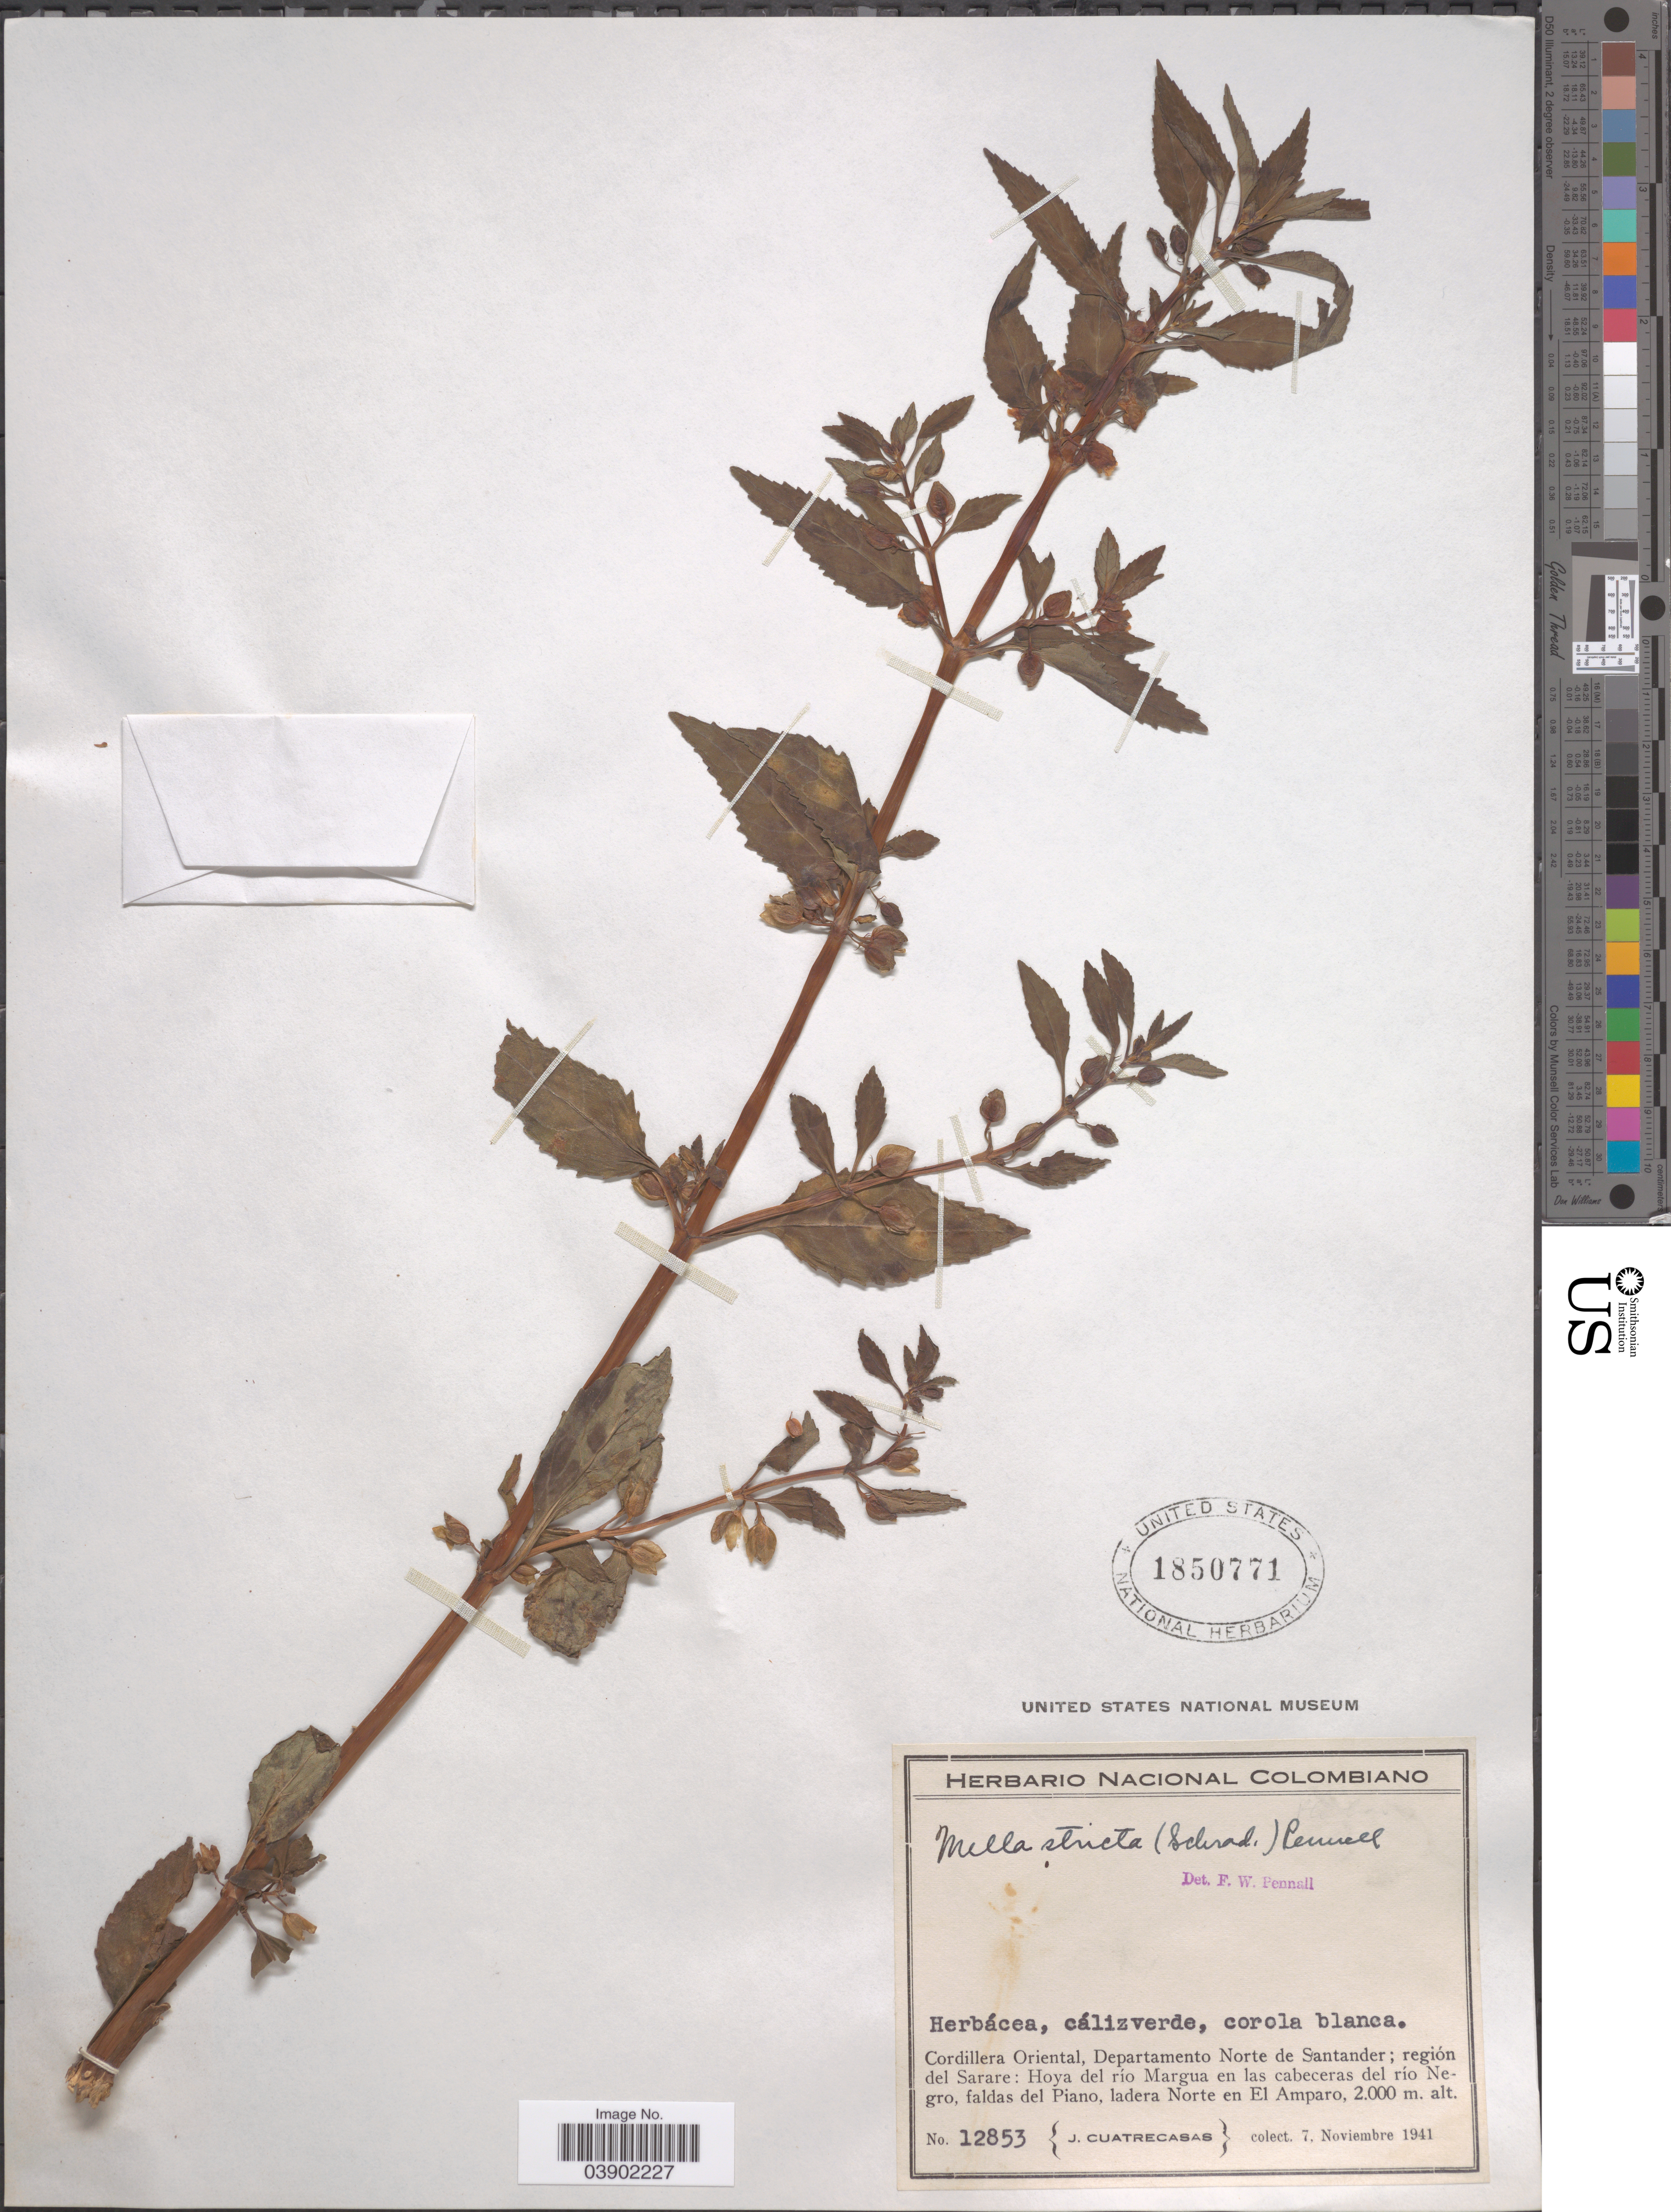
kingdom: Plantae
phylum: Tracheophyta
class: Magnoliopsida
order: Lamiales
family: Plantaginaceae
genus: Bacopa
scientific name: Bacopa stricta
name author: (Schrad.) Wettst. ex Edwall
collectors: J. Cuatrecasas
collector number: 12853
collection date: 1941-11-07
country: Colombia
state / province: Norte de Santander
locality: Cordillera Oriental, Departamento Norte de Santander; región del Sarare: Hoya del río Margua en las cabeceras del río Negro, faldas del Piano, ladera Norte en El Amparo.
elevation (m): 2000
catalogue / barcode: US 1850771